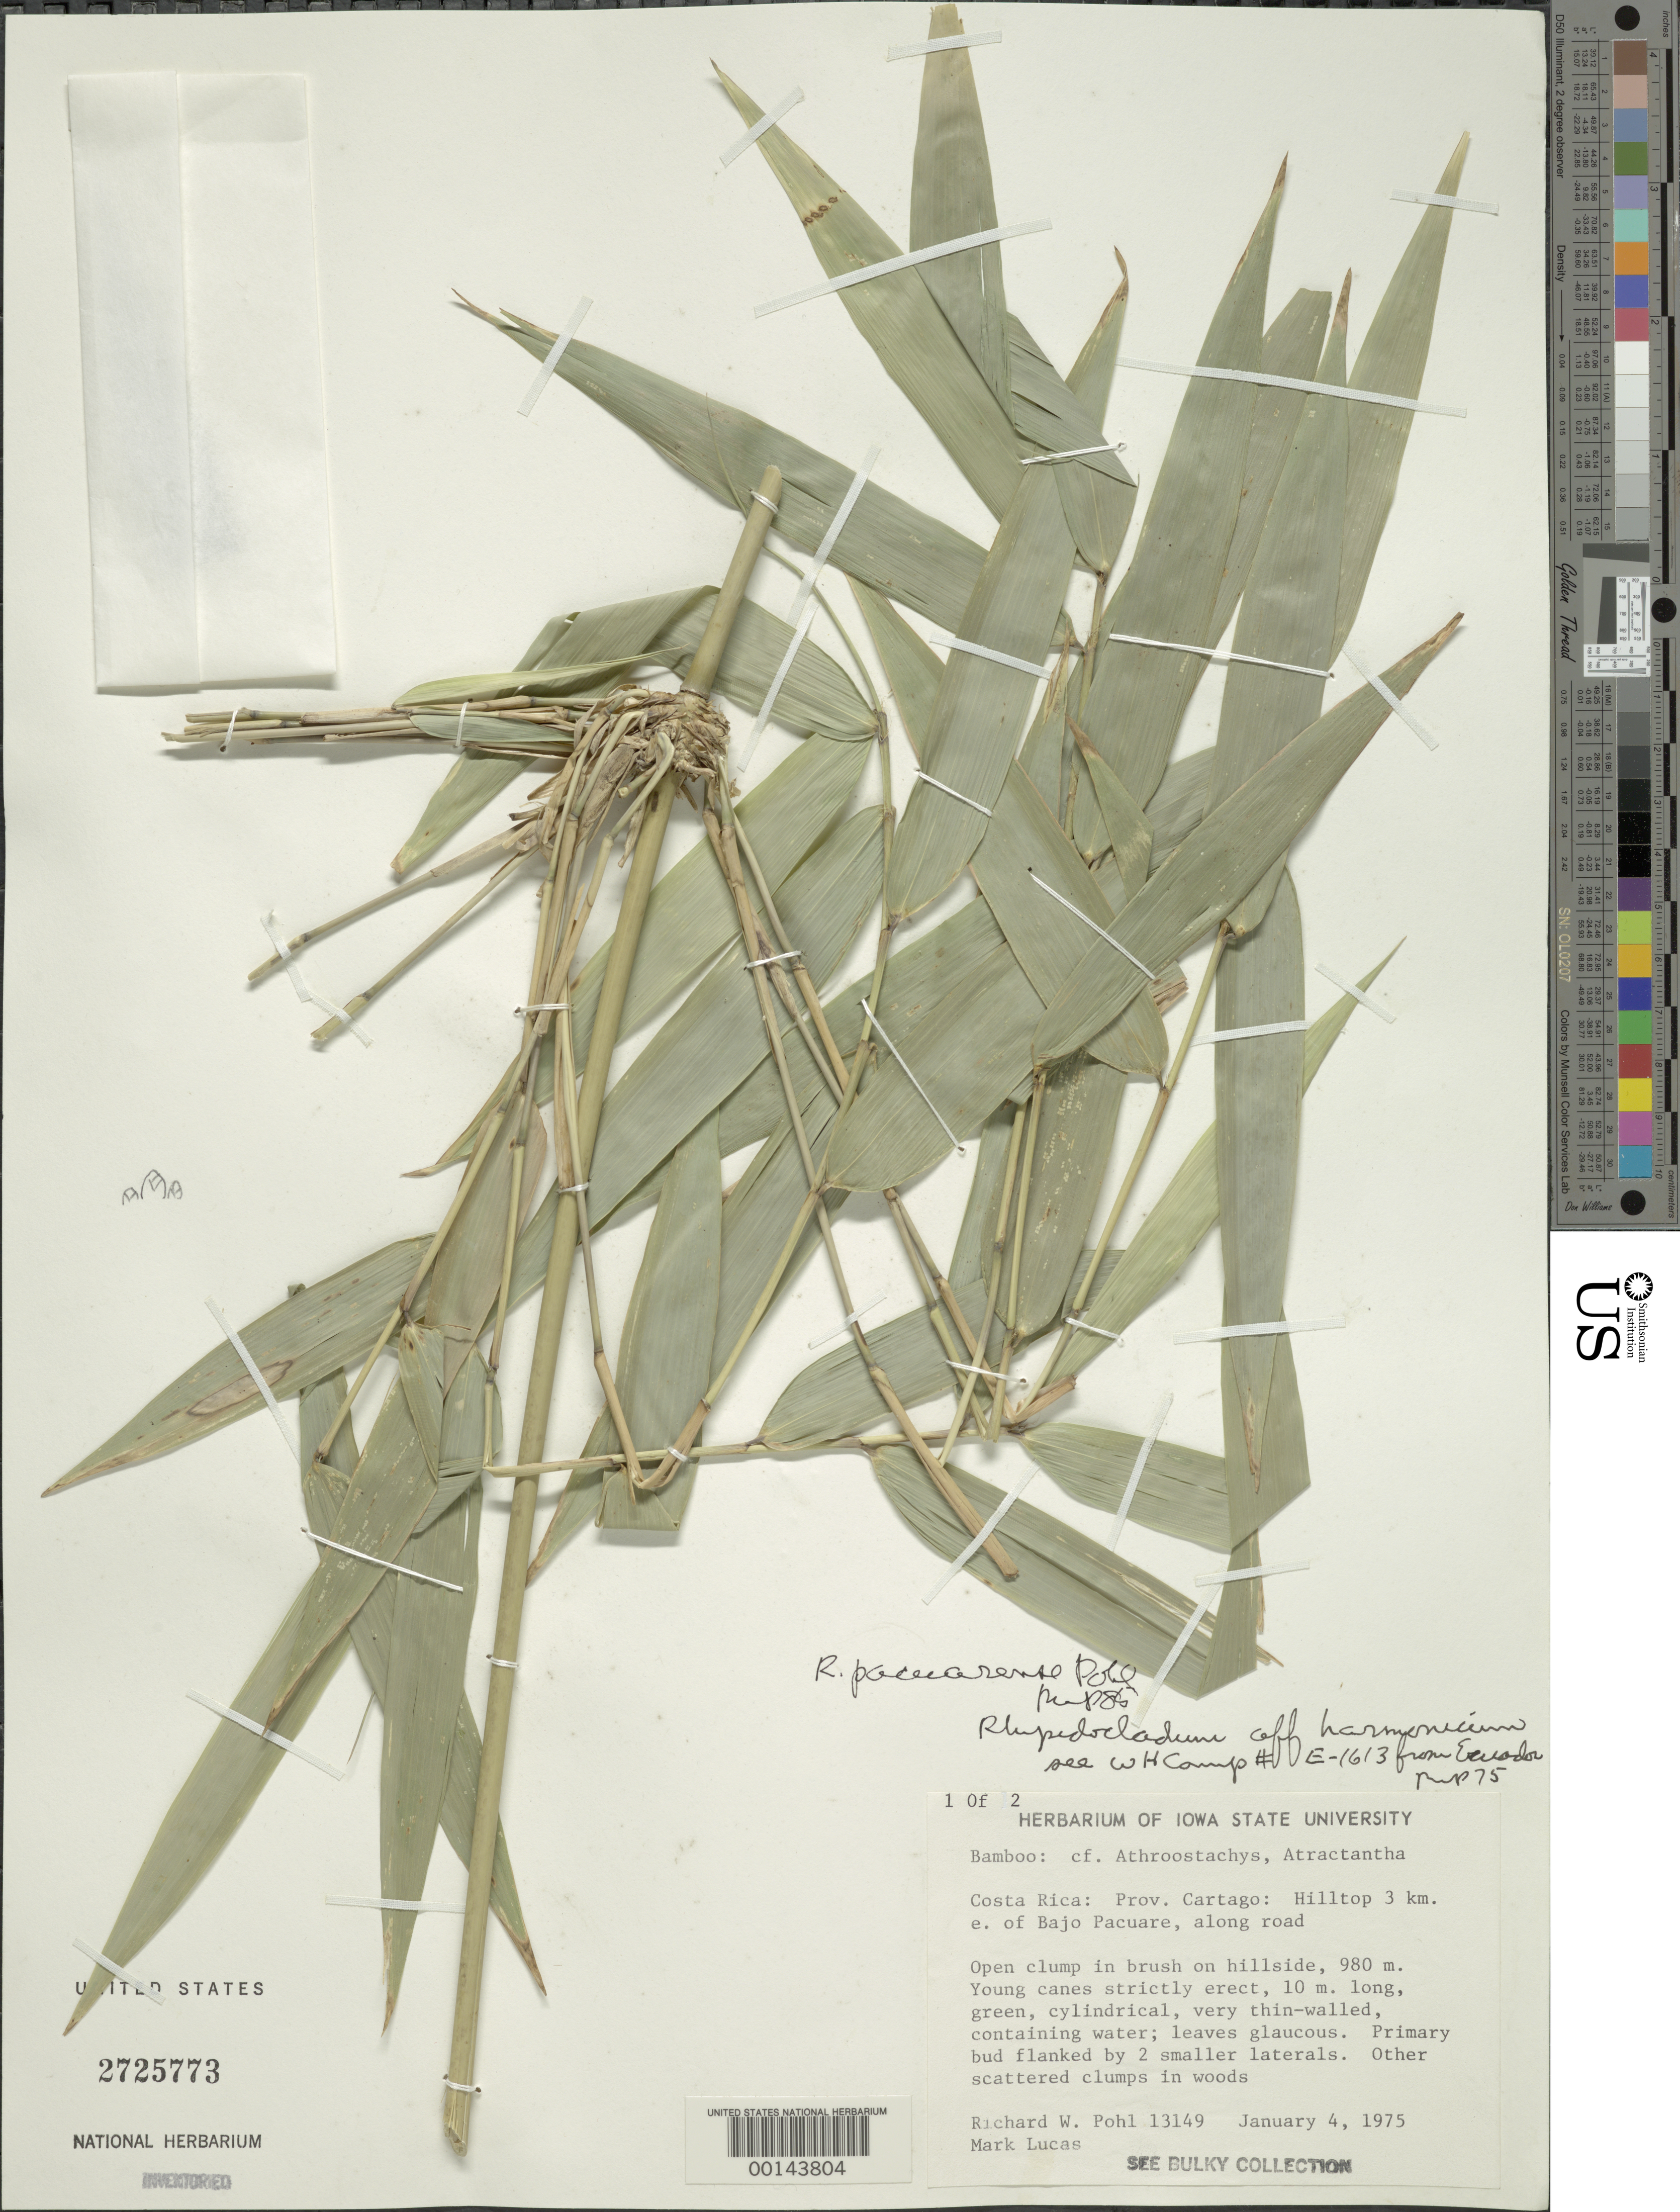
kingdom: Plantae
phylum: Tracheophyta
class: Liliopsida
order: Poales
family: Poaceae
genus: Rhipidocladum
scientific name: Rhipidocladum pacuarense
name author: R.W. Pohl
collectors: R. W. Pohl & M. Lucas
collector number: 13149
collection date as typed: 04 Jan 1975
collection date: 1975-01-04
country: Costa Rica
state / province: Cartago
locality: Bajo Pacuare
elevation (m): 980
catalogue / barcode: US 2725773